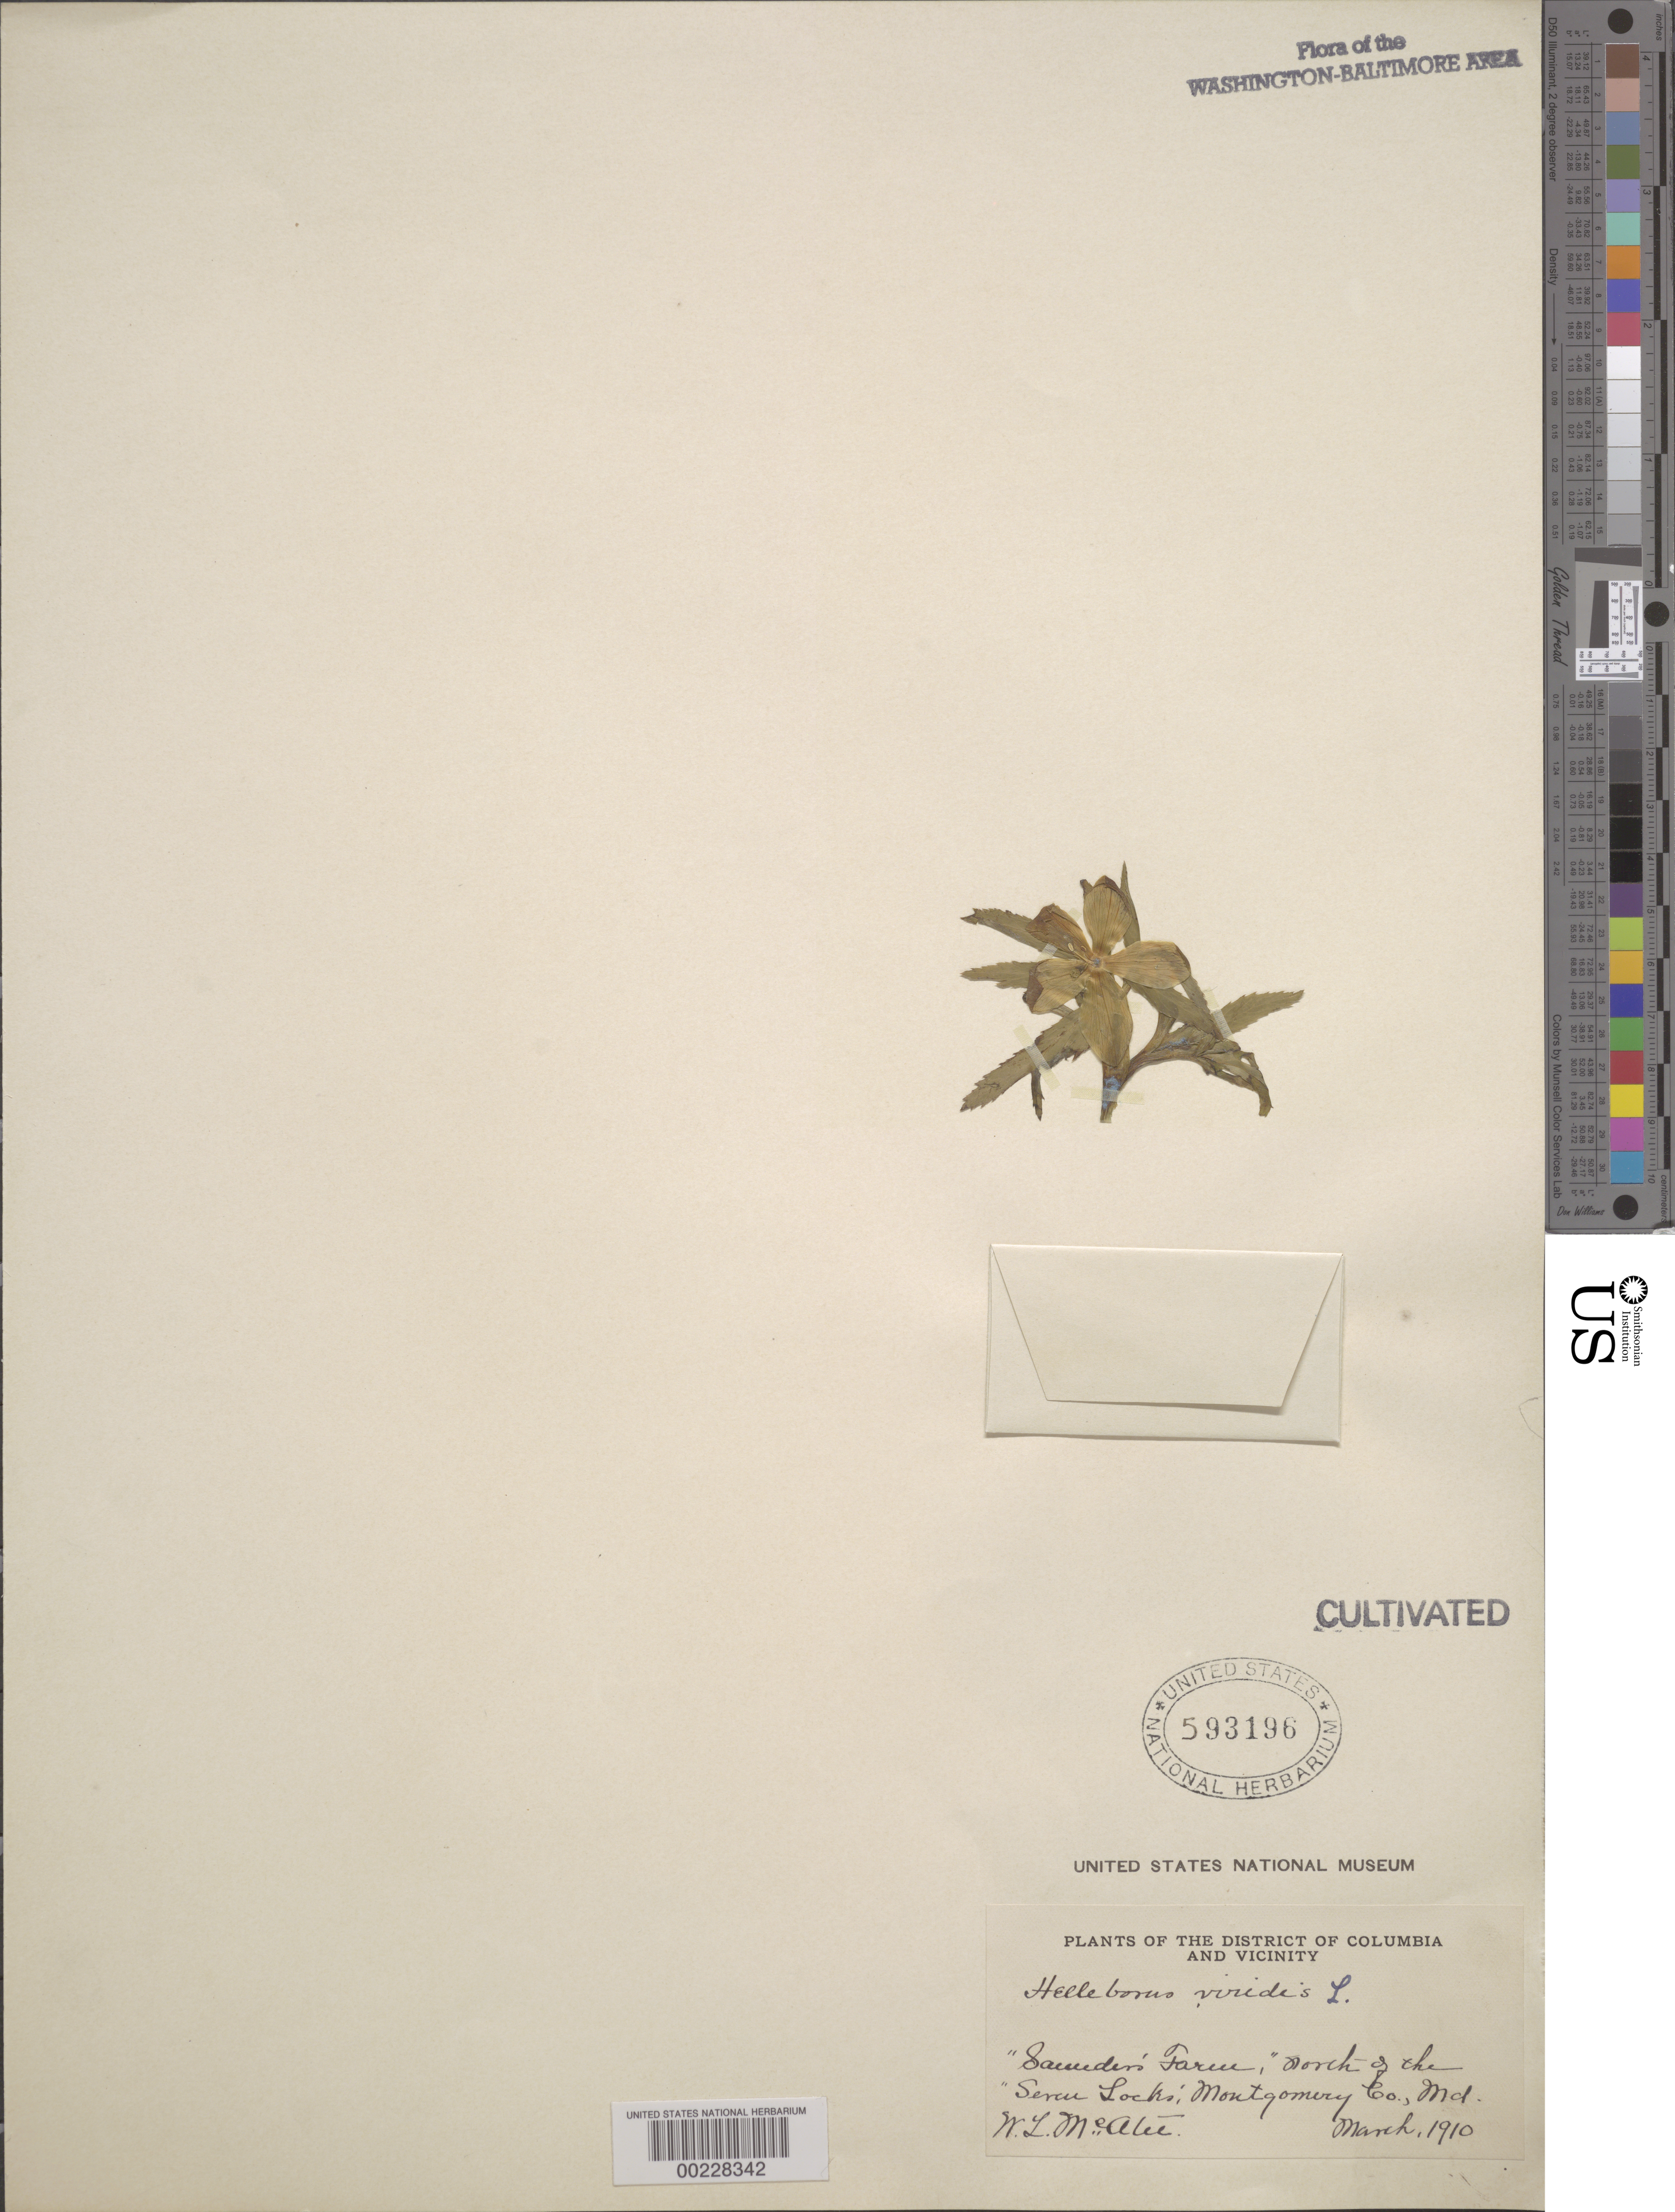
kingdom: Plantae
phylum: Tracheophyta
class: Magnoliopsida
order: Ranunculales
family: Ranunculaceae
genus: Helleborus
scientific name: Helleborus viridis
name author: L.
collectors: W. McAtee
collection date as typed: Mar 1910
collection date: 1910-03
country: United States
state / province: Maryland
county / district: Montgomery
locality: "Saunder's Farm" N of the "Seven Locks"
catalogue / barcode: US 593196